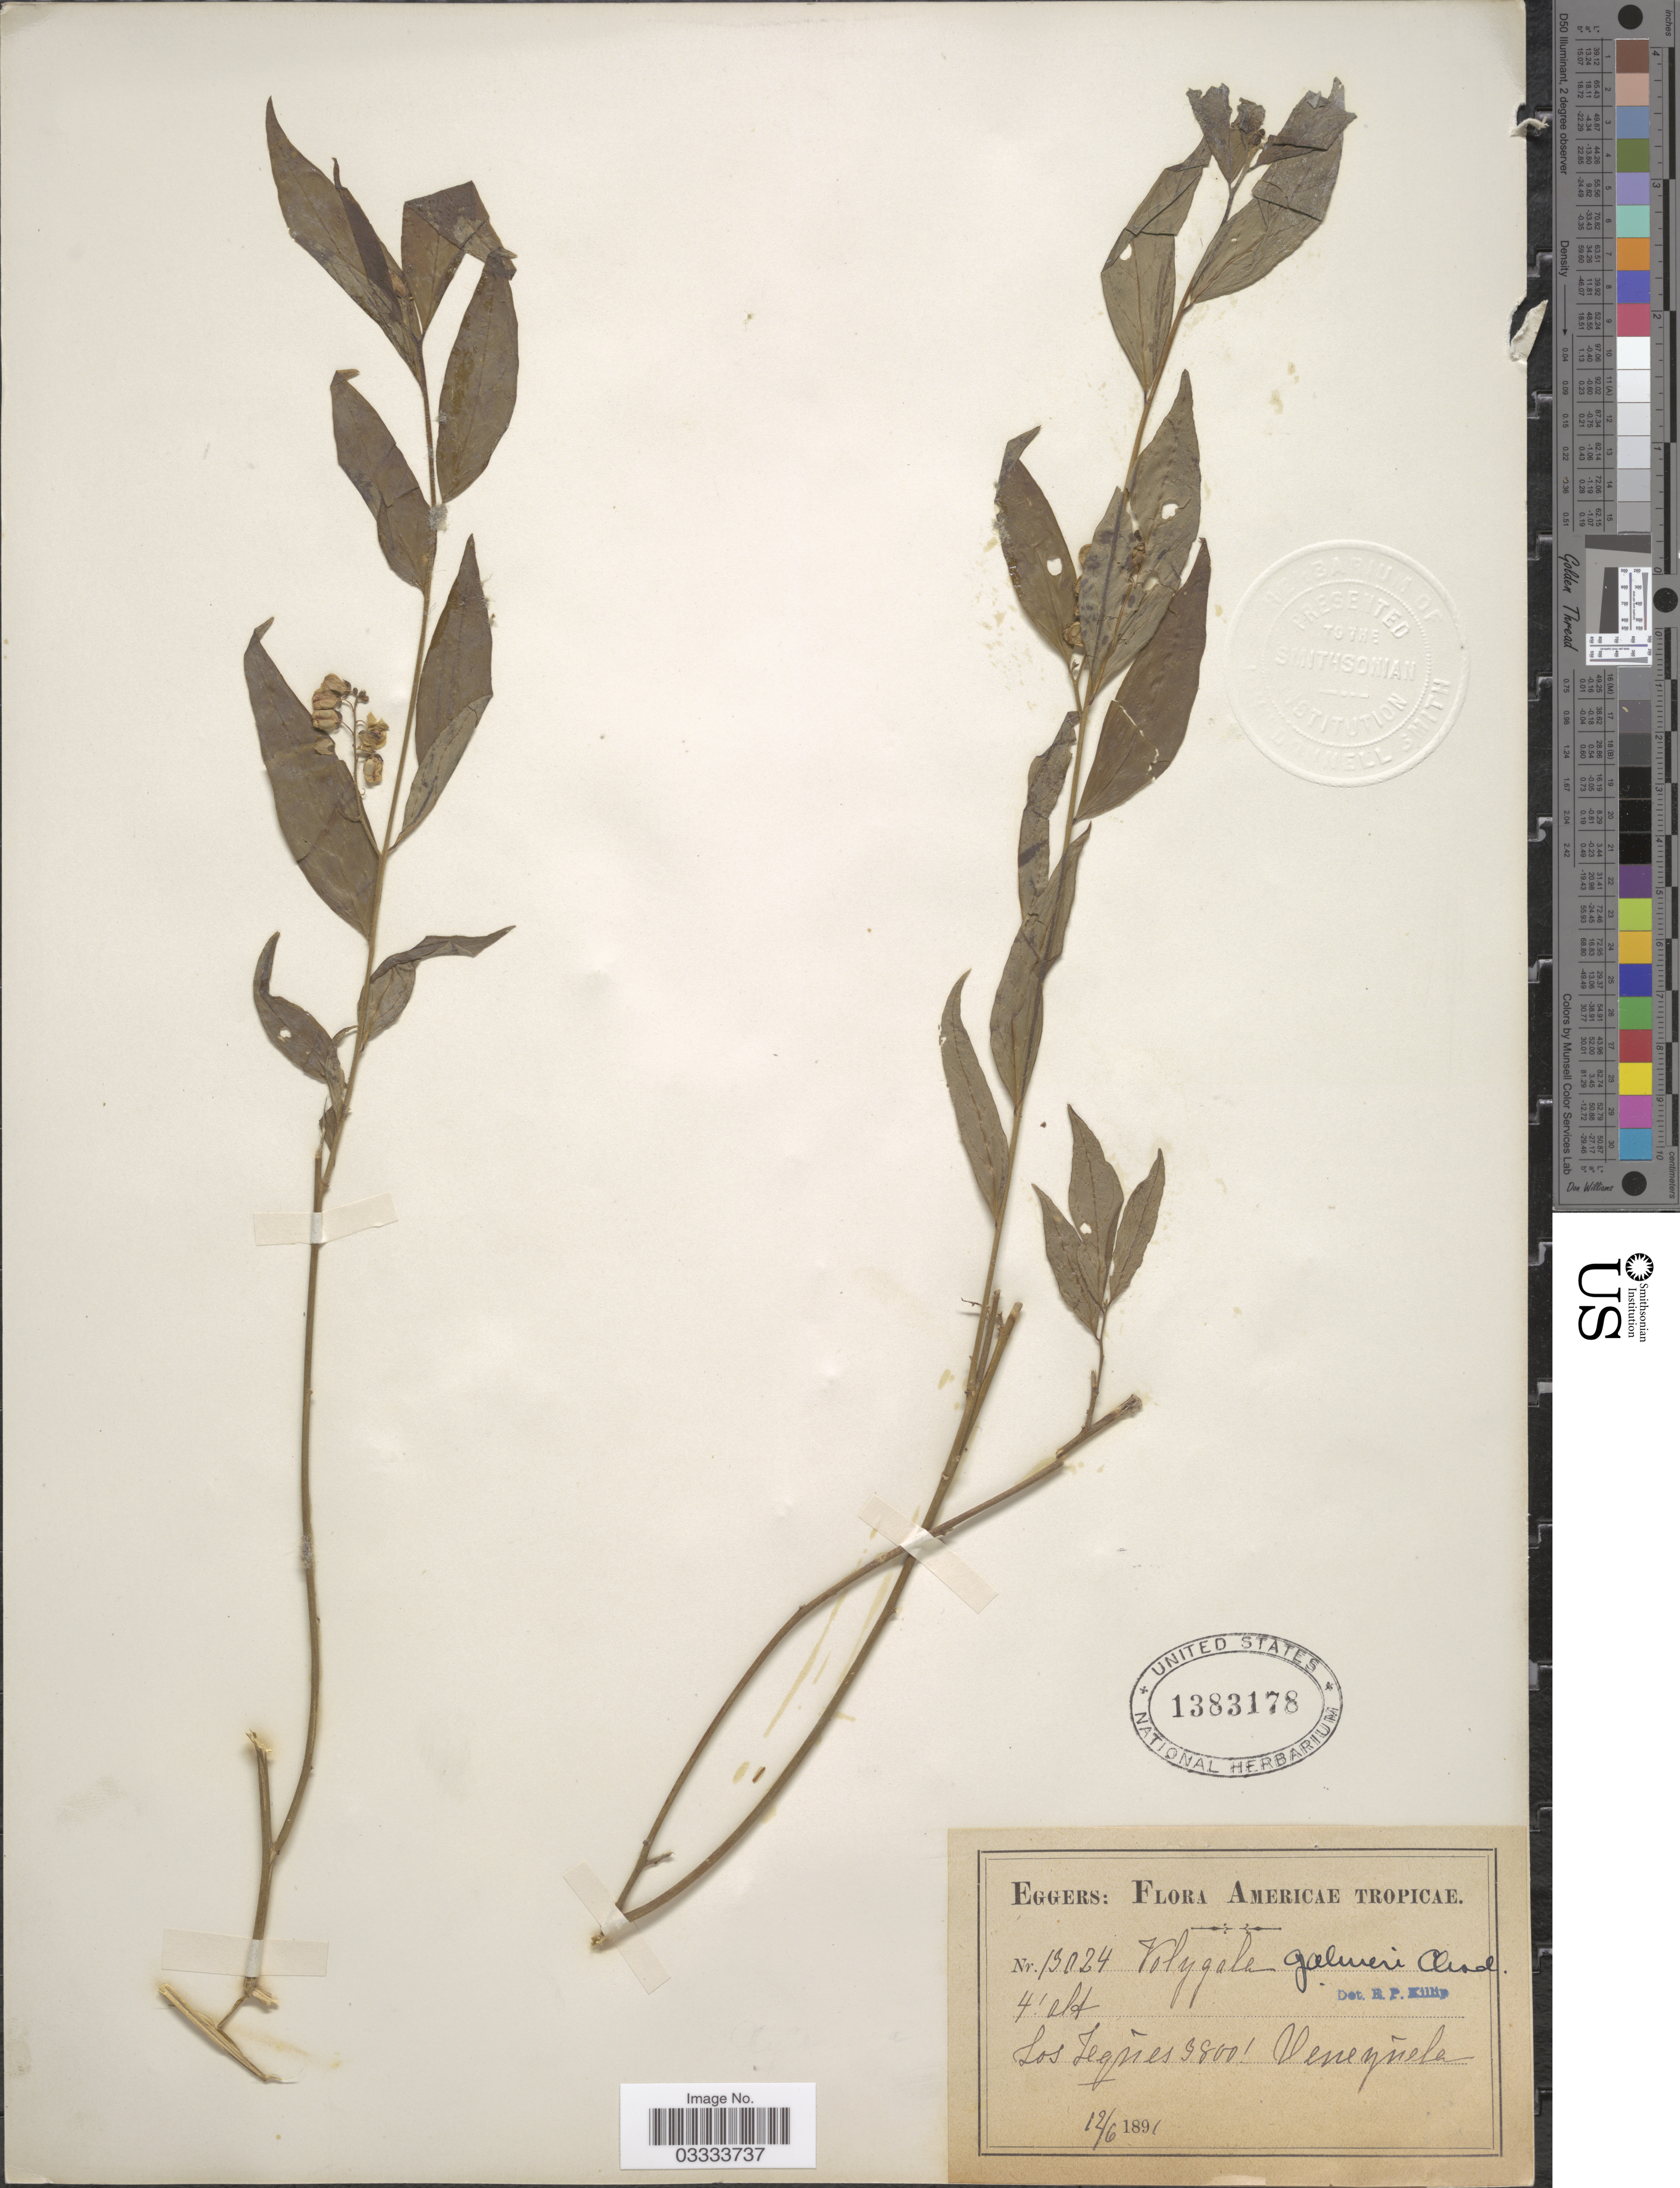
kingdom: Plantae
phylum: Tracheophyta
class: Magnoliopsida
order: Fabales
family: Polygalaceae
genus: Asemeia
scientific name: Asemeia galmeri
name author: (Chodat) J.F.B. Pastore & J.R. Abbott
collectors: -. Eggers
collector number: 13024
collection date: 1891-06-12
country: Venezuela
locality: Los Tepuyes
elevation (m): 1158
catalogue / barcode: US 1383178